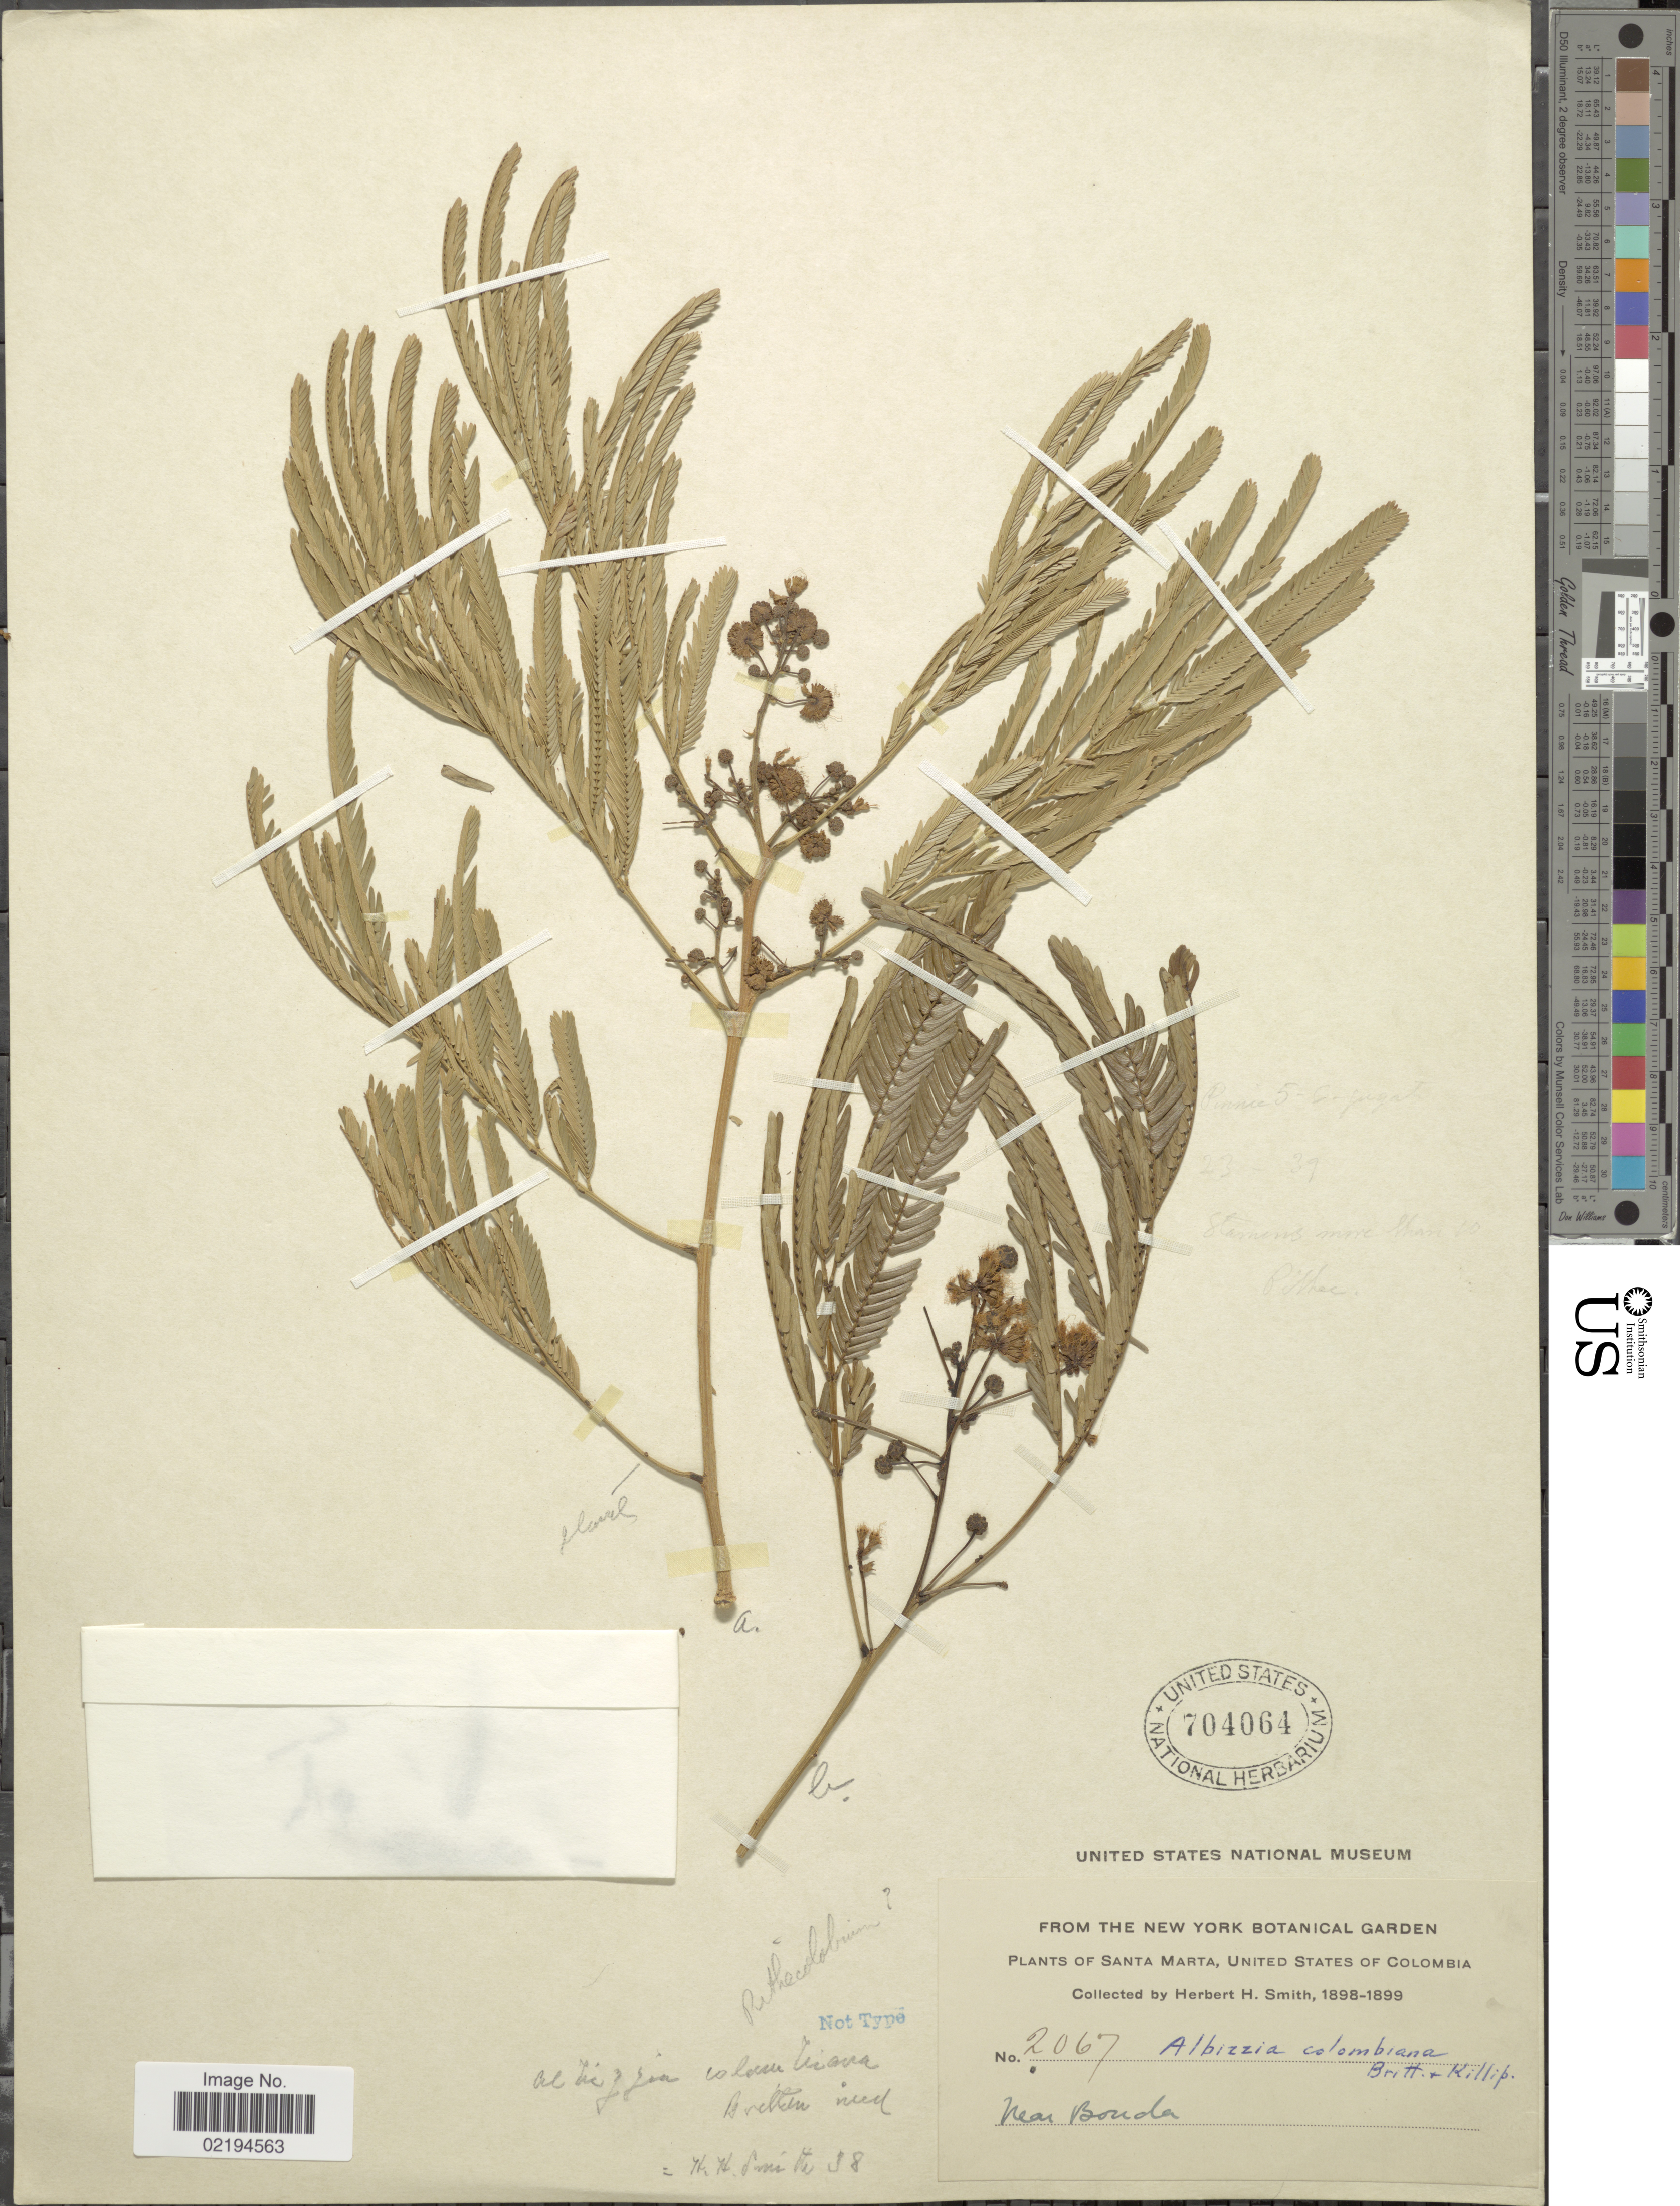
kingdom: Plantae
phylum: Tracheophyta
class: Magnoliopsida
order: Fabales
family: Fabaceae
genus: Pseudalbizzia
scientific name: Pseudalbizzia niopoides var. colombiana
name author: (Britton) Koenen & Duno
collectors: Herbert H. Smith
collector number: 2067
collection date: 1898/1899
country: Colombia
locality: Santa Marta, Near Bonda.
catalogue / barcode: US 704064